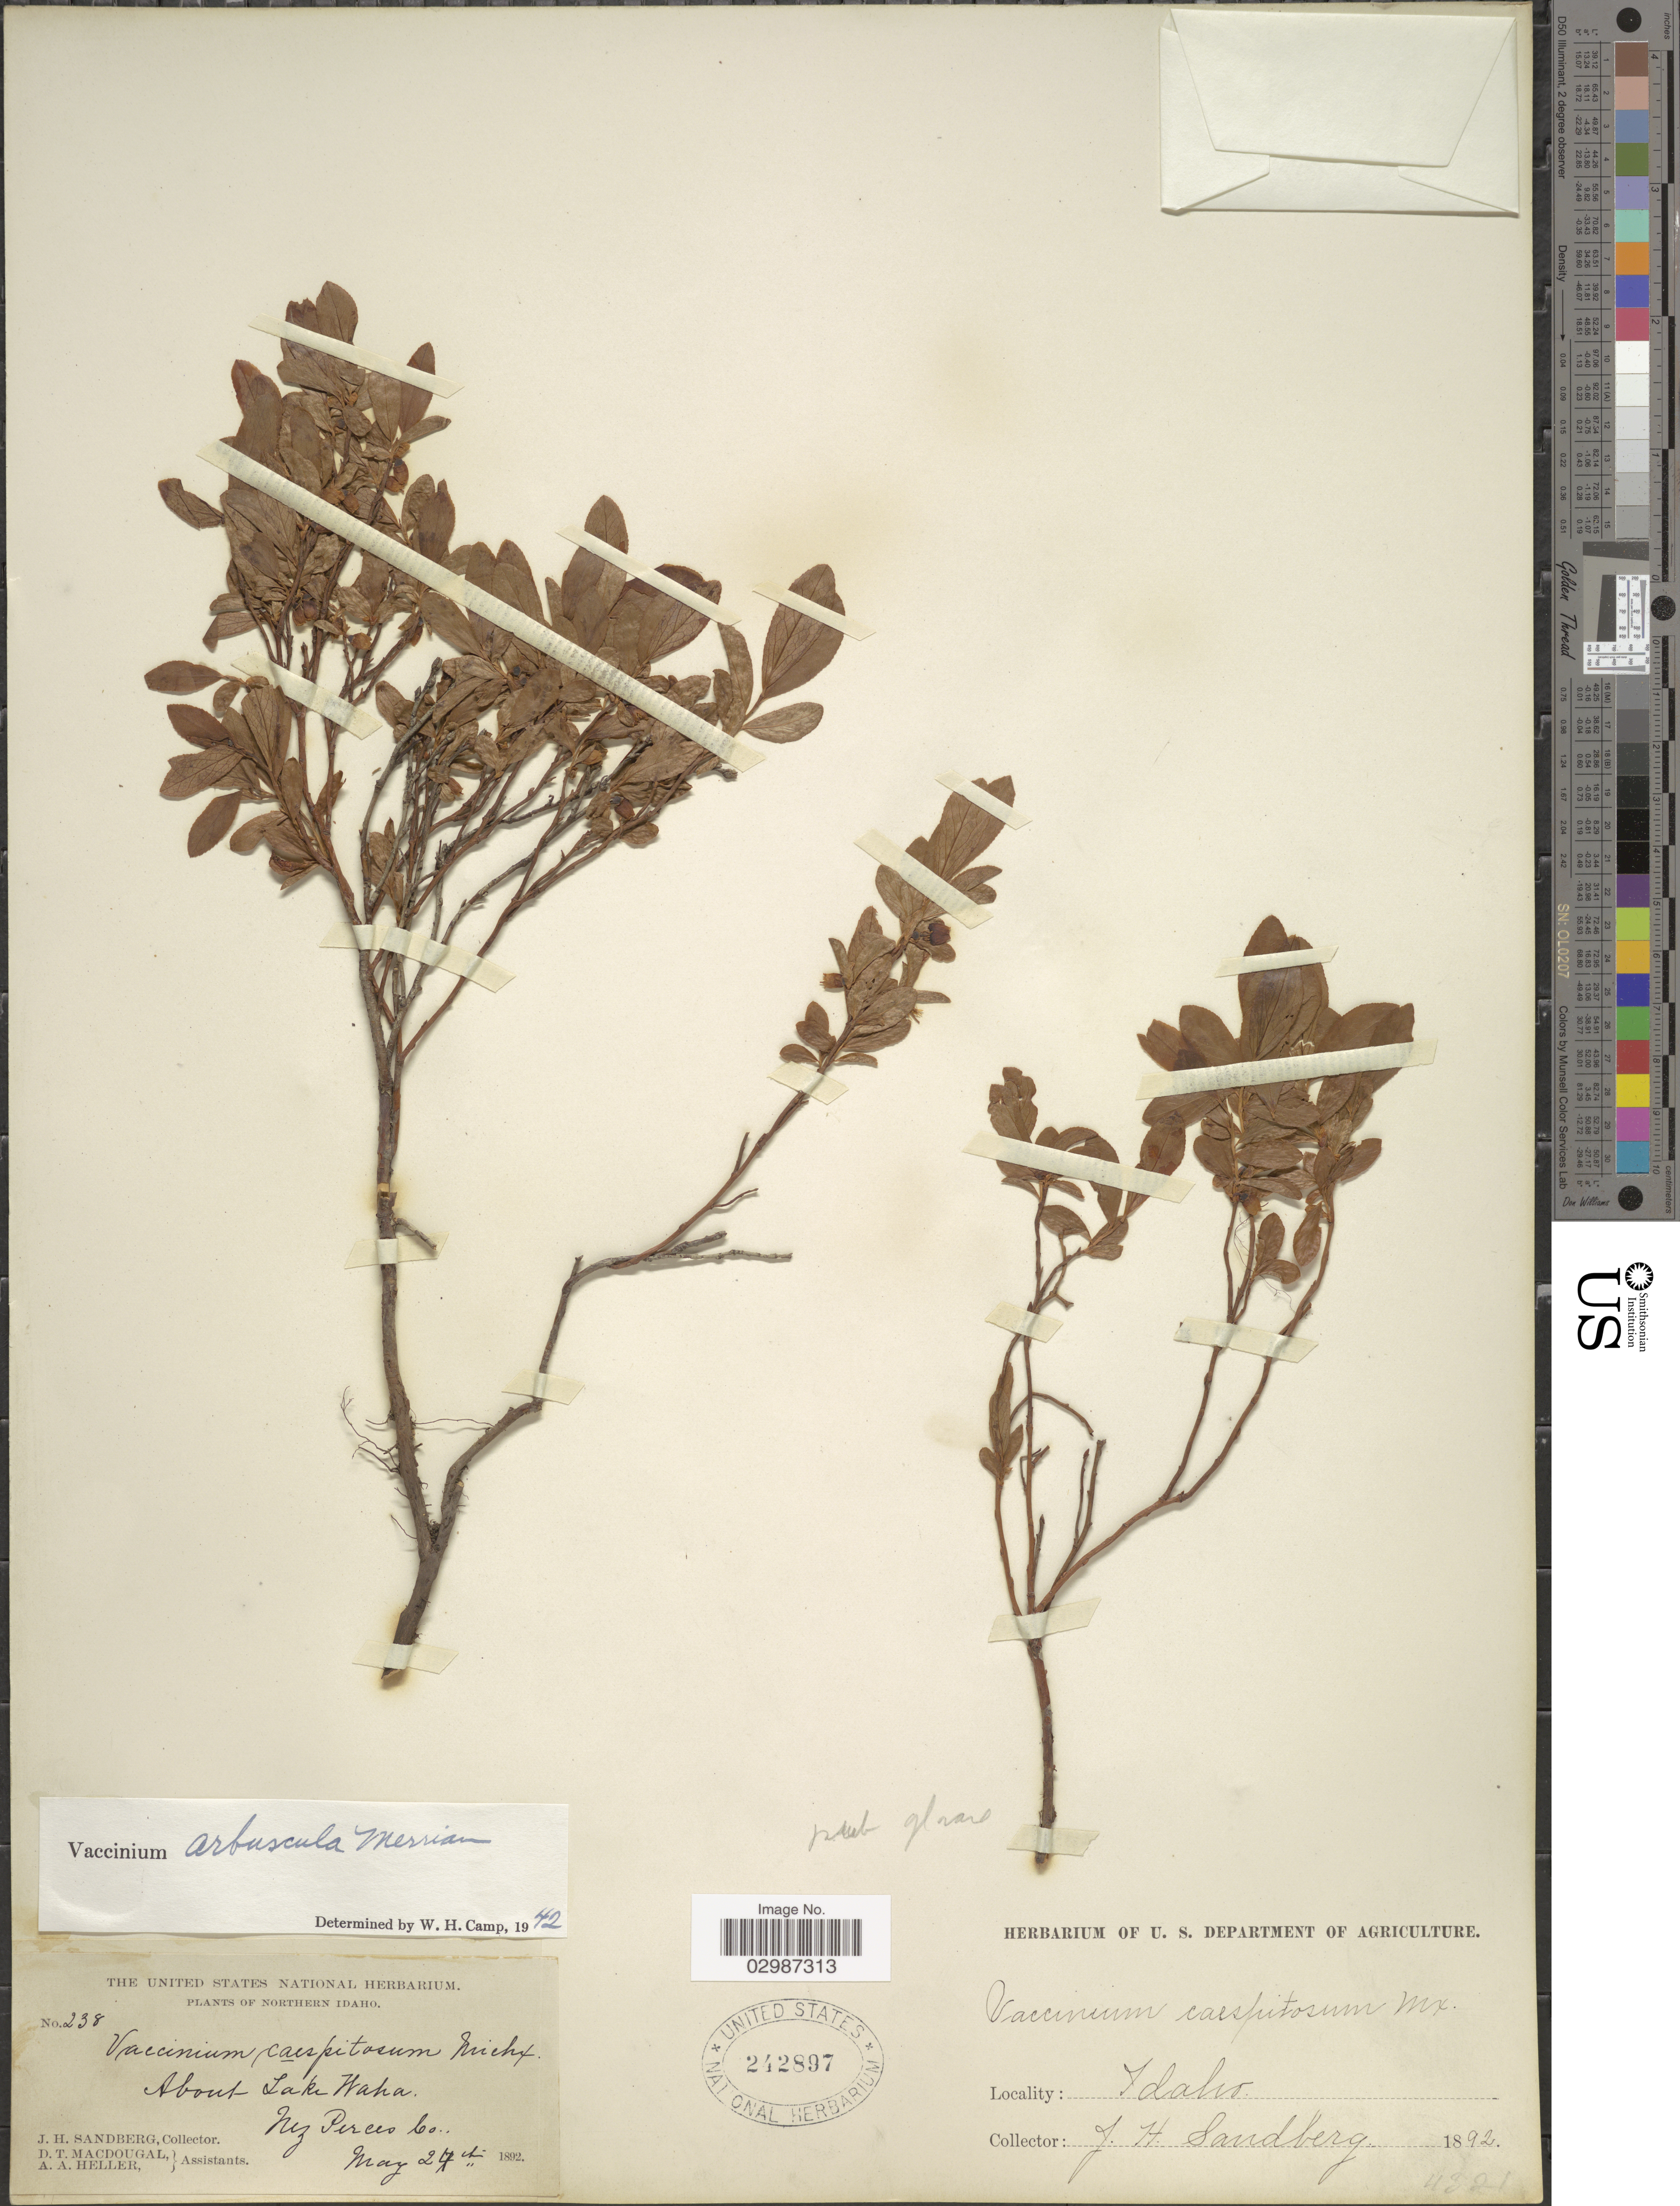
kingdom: Plantae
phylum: Tracheophyta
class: Magnoliopsida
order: Ericales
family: Ericaceae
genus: Vaccinium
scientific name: Vaccinium arbuscula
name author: (A. Gray) Merriam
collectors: J. H. Sandberg, D. T. MacDougal & A. A. Heller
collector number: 238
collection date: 1892-05-24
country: United States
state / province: Idaho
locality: Northern Idaho, About Lake Waha, Nez Perces Co.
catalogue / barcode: US 242897